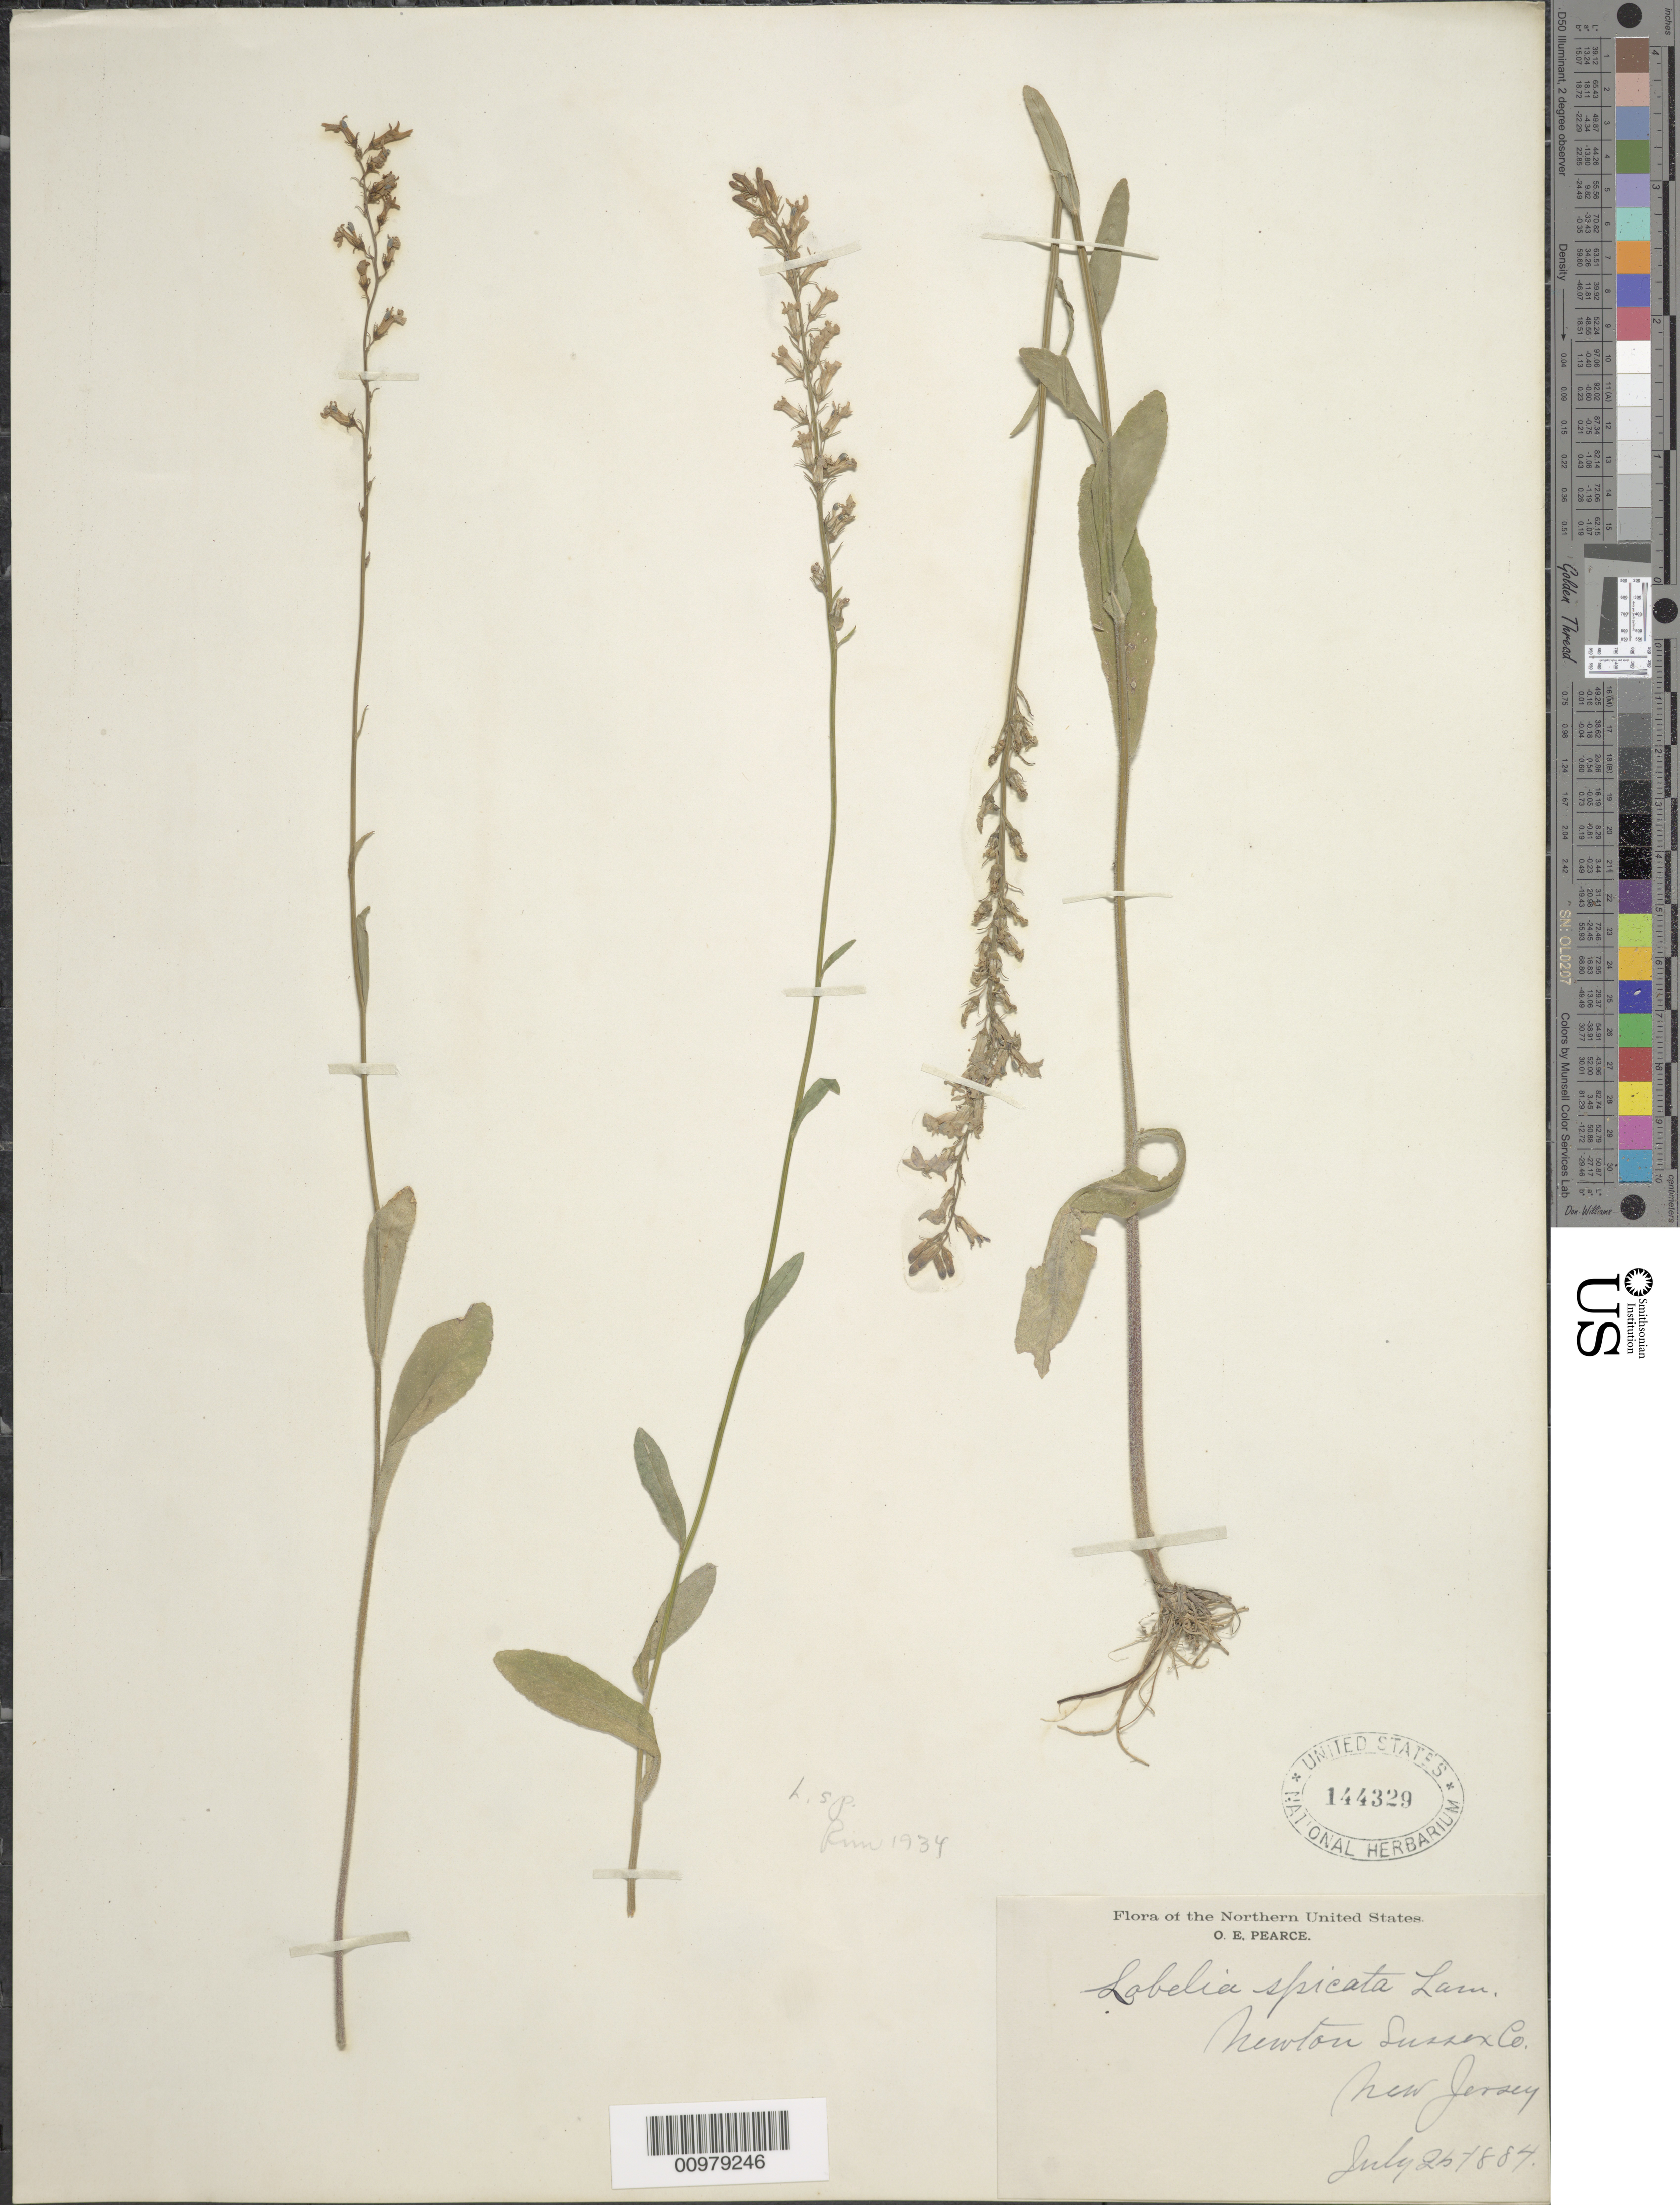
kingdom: Plantae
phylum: Tracheophyta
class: Magnoliopsida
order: Asterales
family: Campanulaceae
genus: Lobelia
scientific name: Lobelia spicata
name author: Lam.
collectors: O. E. Pearce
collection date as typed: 25 Jul 1884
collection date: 1884-07-25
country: United States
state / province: New York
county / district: Sussex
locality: Newton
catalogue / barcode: US 144329